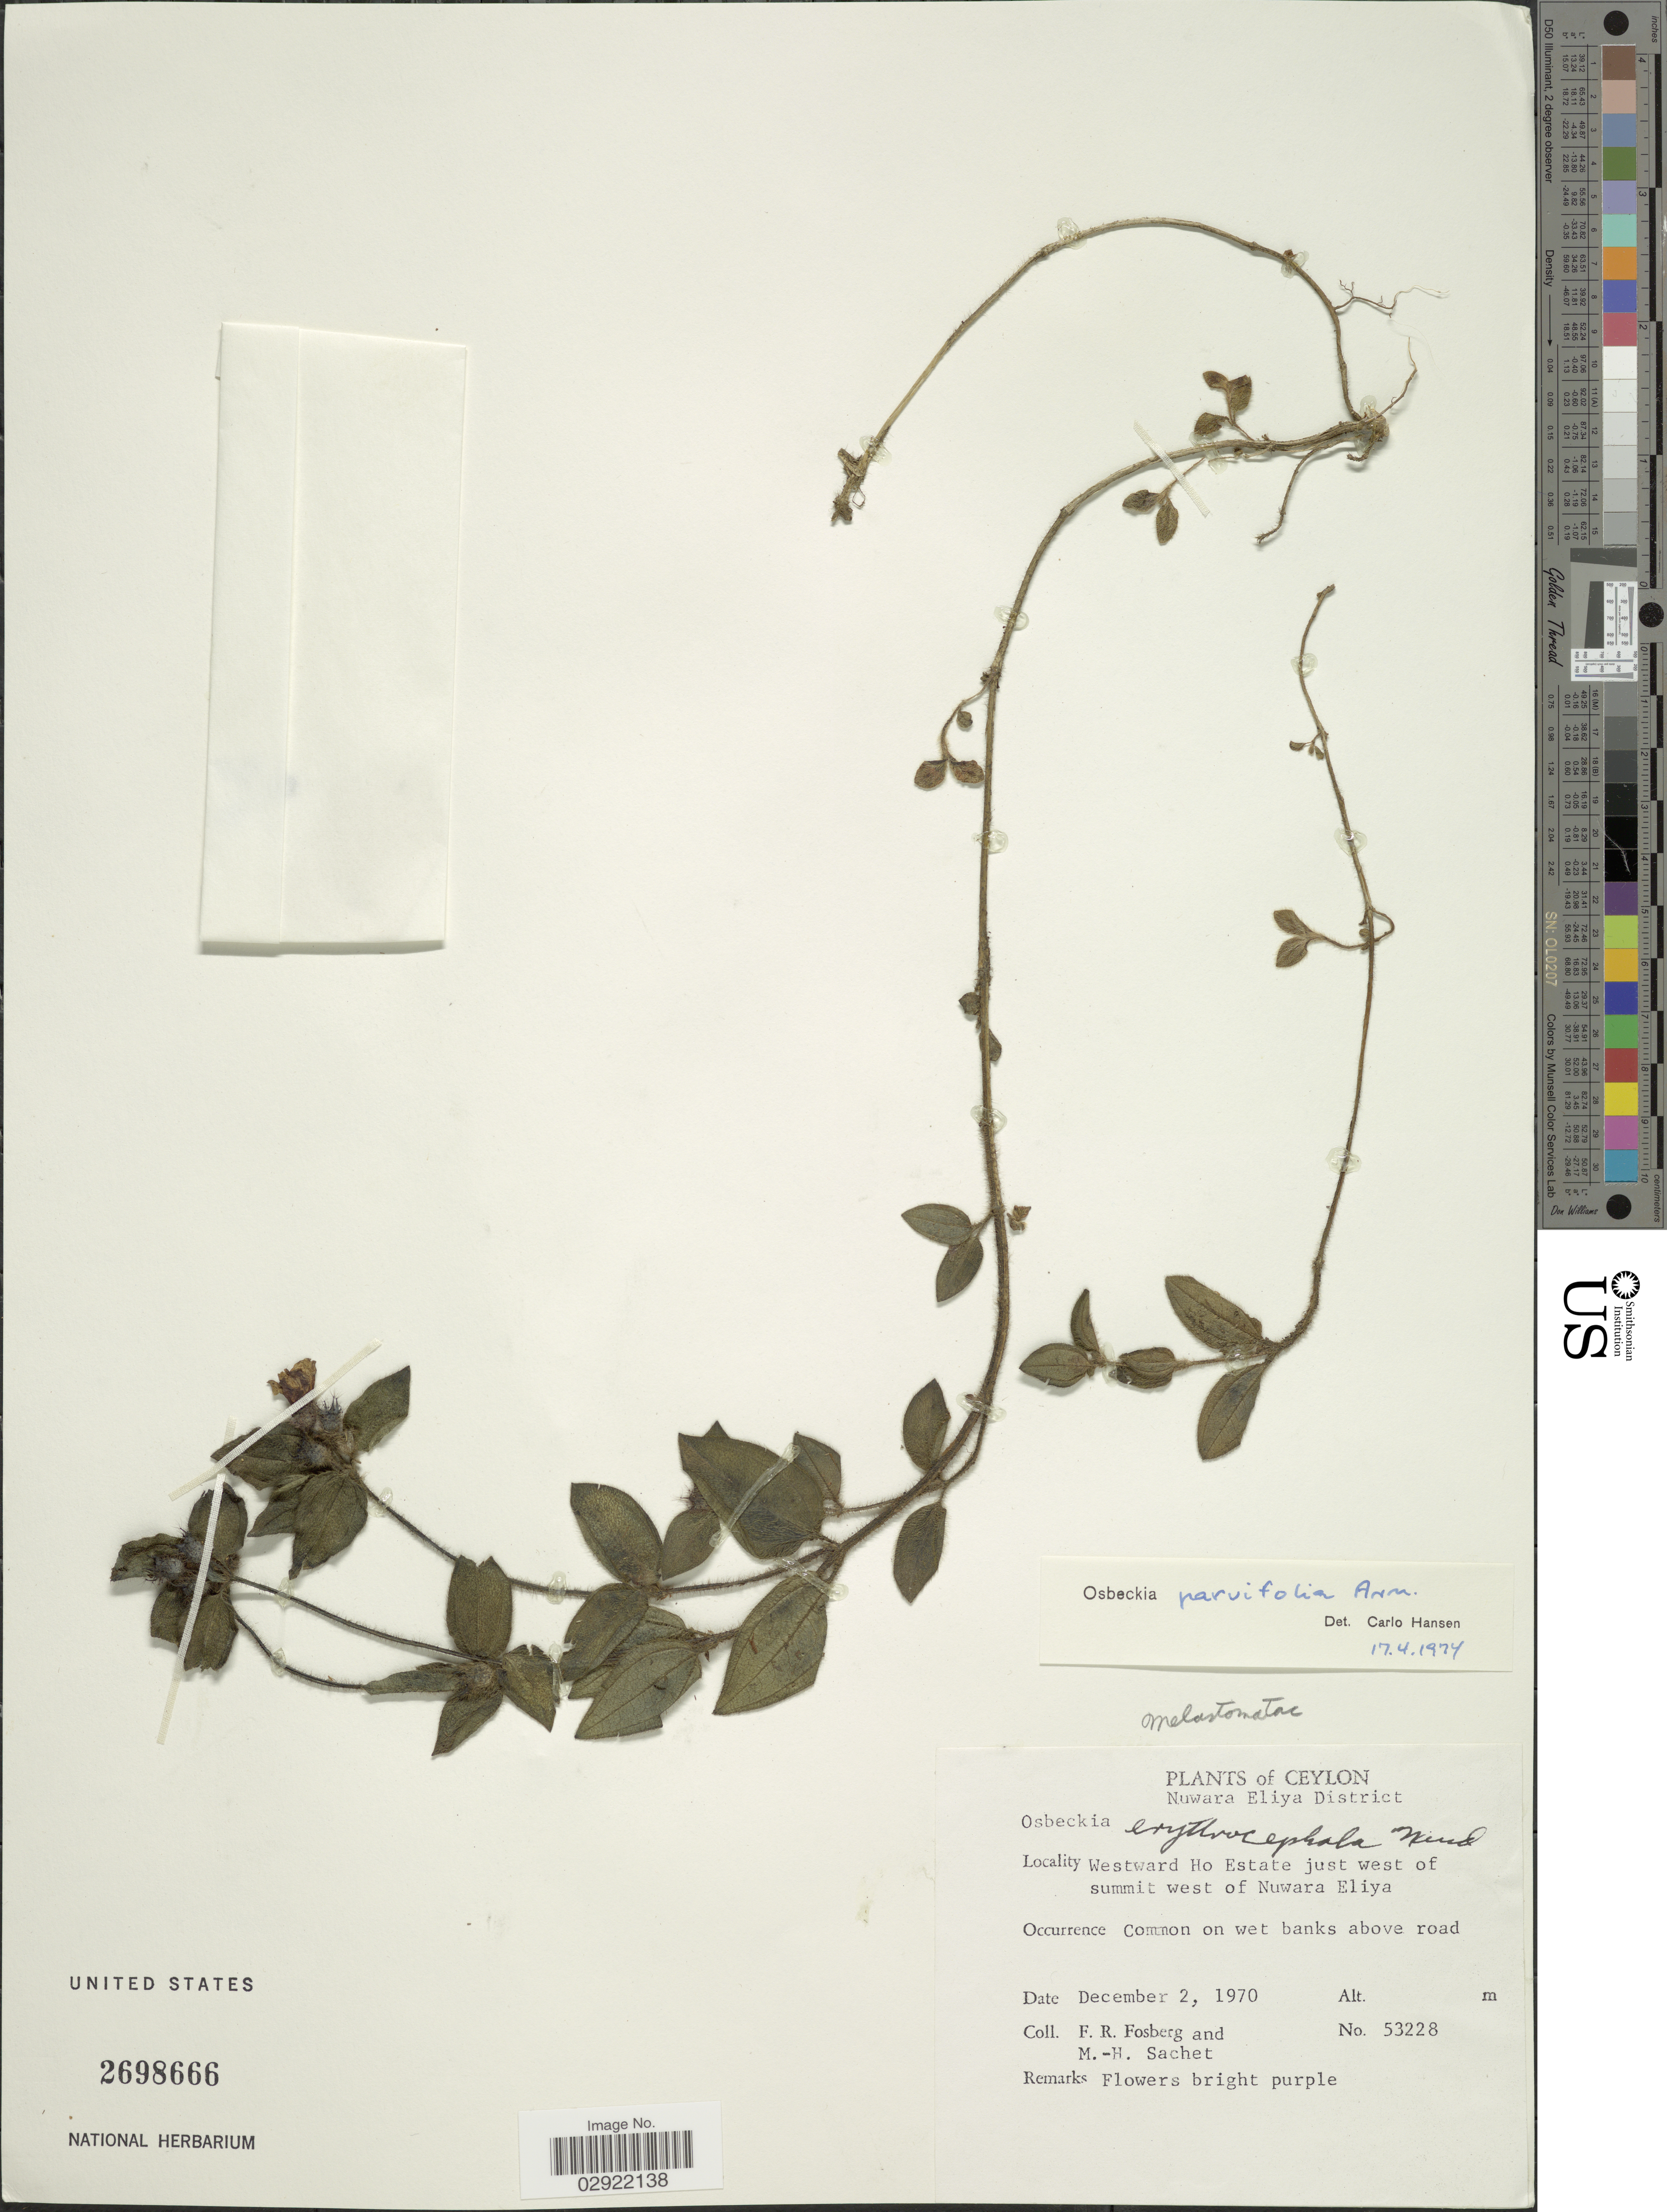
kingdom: Plantae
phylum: Tracheophyta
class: Magnoliopsida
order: Myrtales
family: Melastomataceae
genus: Osbeckia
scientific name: Osbeckia parvifolia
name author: Arn.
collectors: F. R. Fosberg & M.-H. Sachet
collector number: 53228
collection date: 1970-12-02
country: Sri Lanka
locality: Ceylon. Nuwara Eliya District. Westward Ho Estate just west of summit west of Nuwara Eliya.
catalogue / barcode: US 2698666